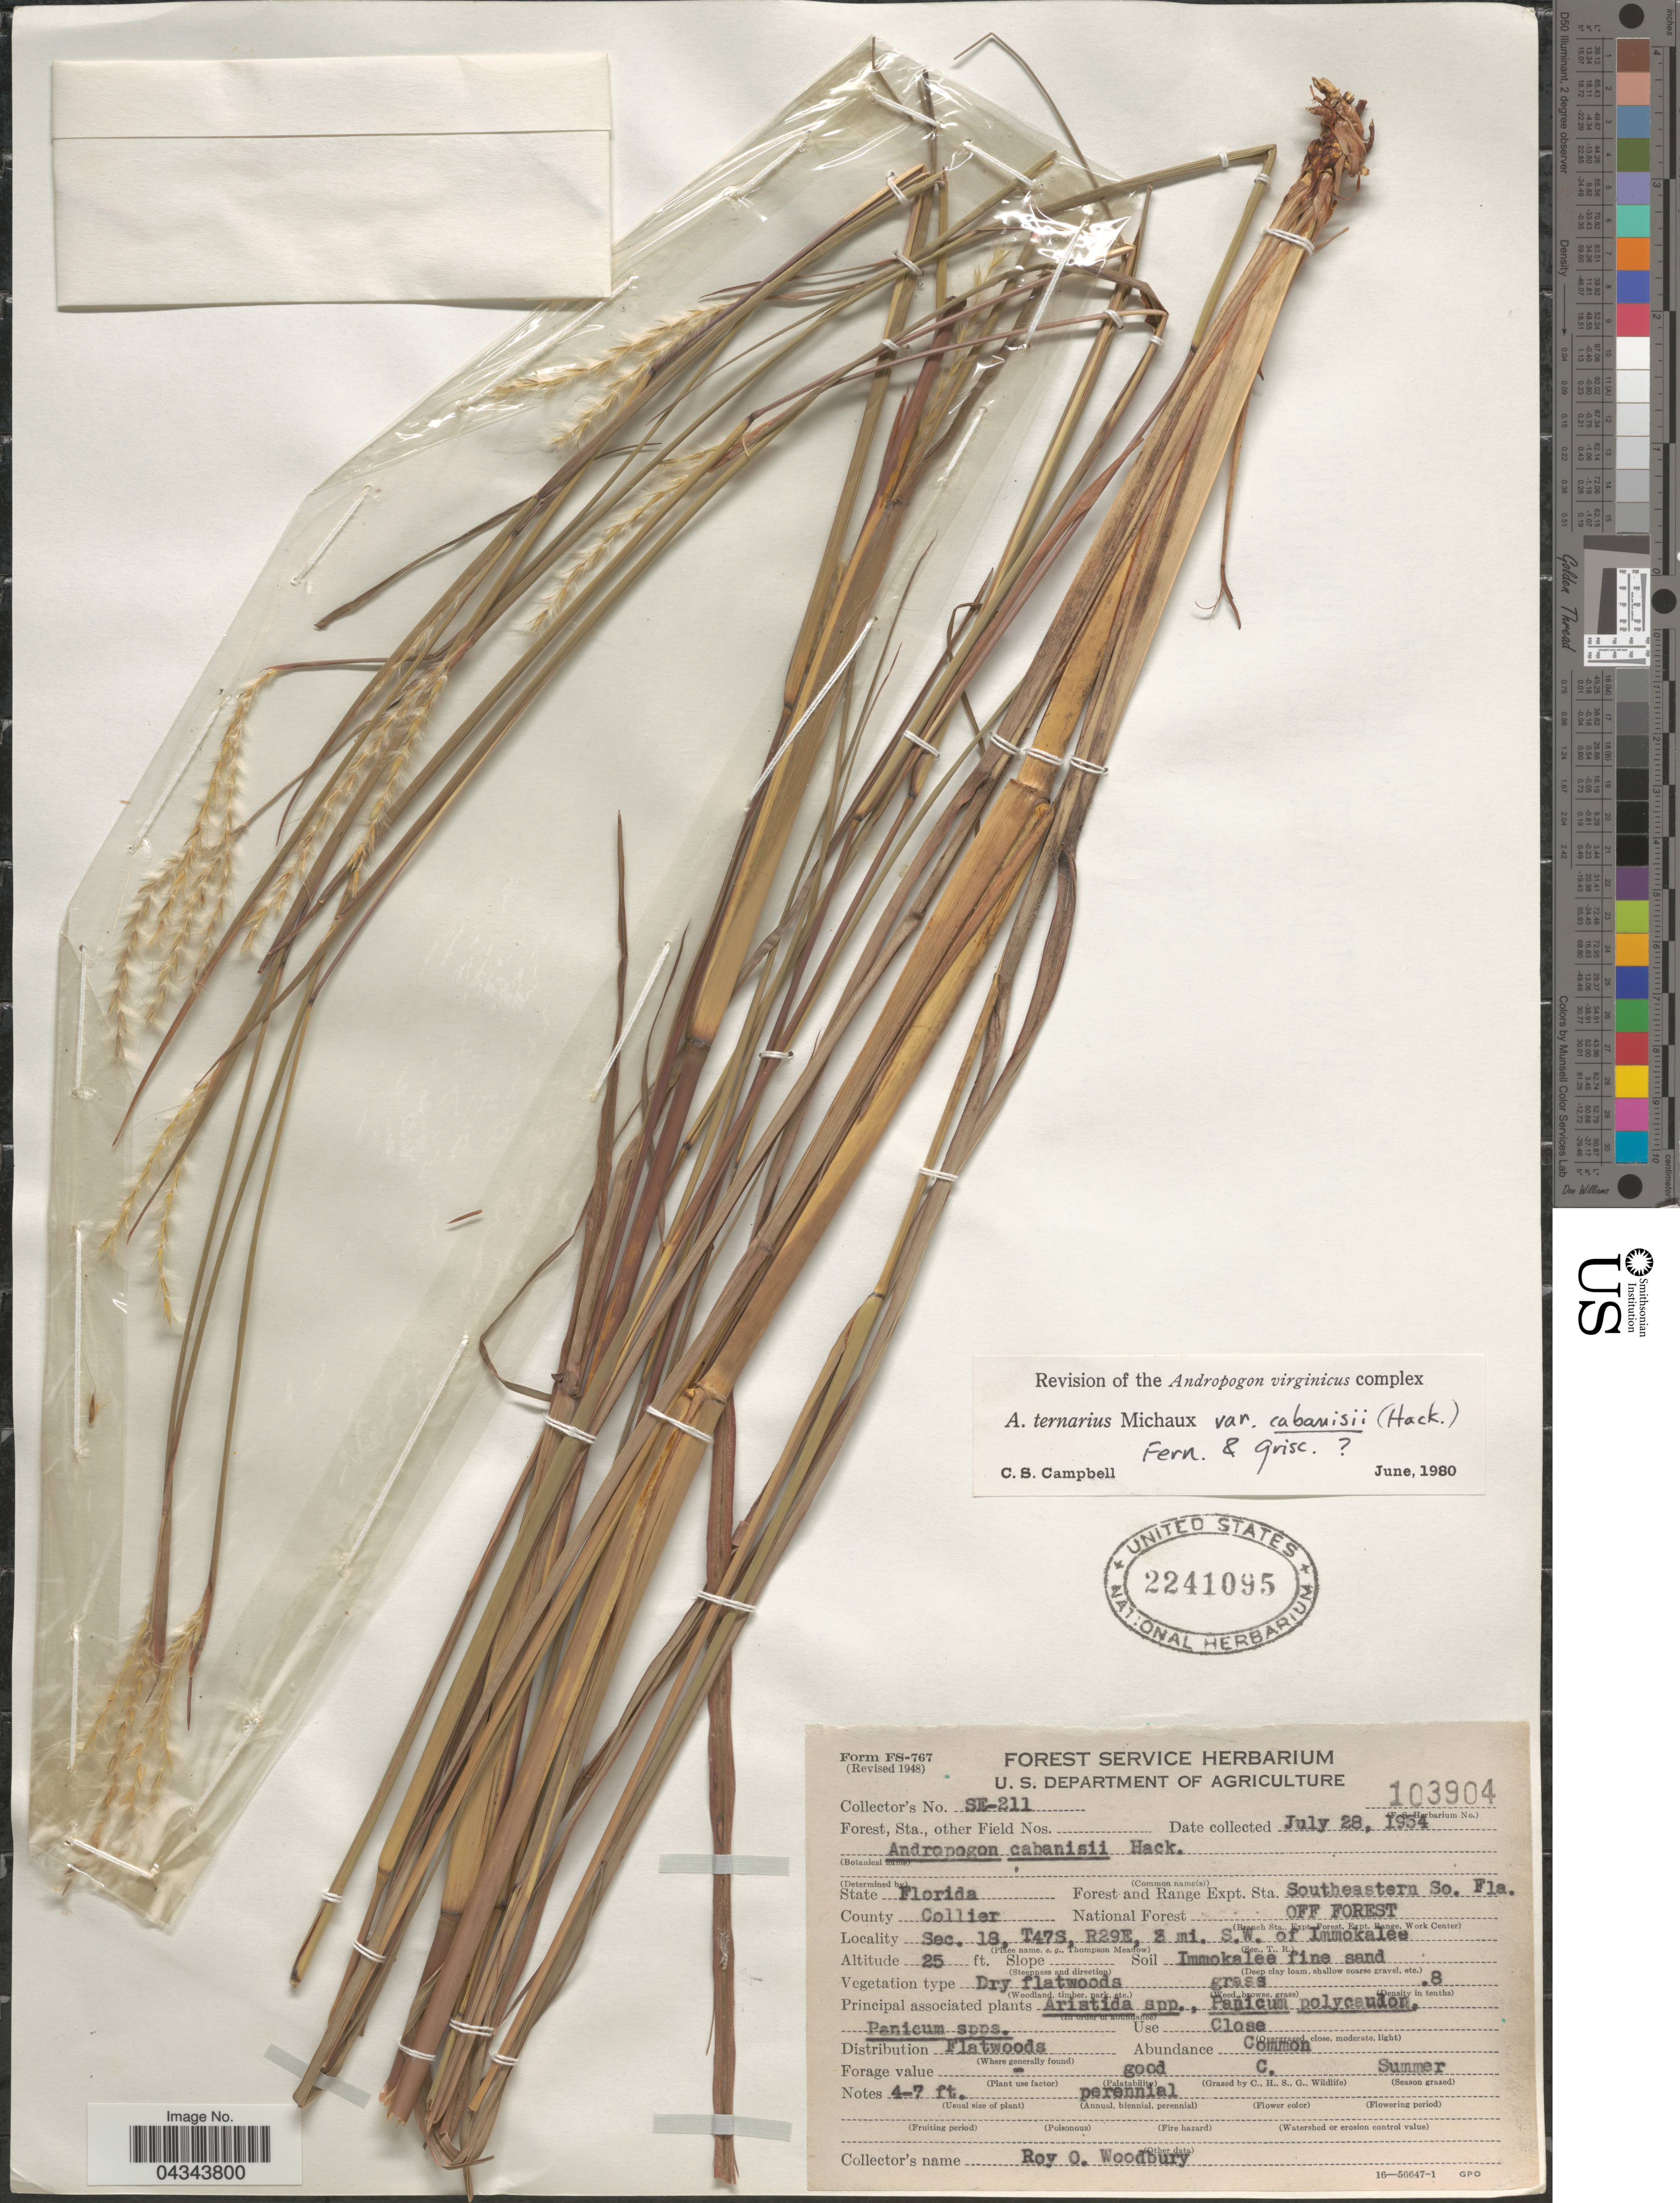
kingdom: Plantae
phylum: Tracheophyta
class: Liliopsida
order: Poales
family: Poaceae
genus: Andropogon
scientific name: Andropogon ternarius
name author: Michx.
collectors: R. Woodbury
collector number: SE-211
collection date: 1934-07-28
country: United States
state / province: Florida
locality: Forest and Range Expt. Sta. Southeastern So. Fla. County Collier. National Forest Off Forest. Sec. 18, T47S, R29E, 8 mi. S.W. of Immokalee.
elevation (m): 8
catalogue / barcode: US 2241095